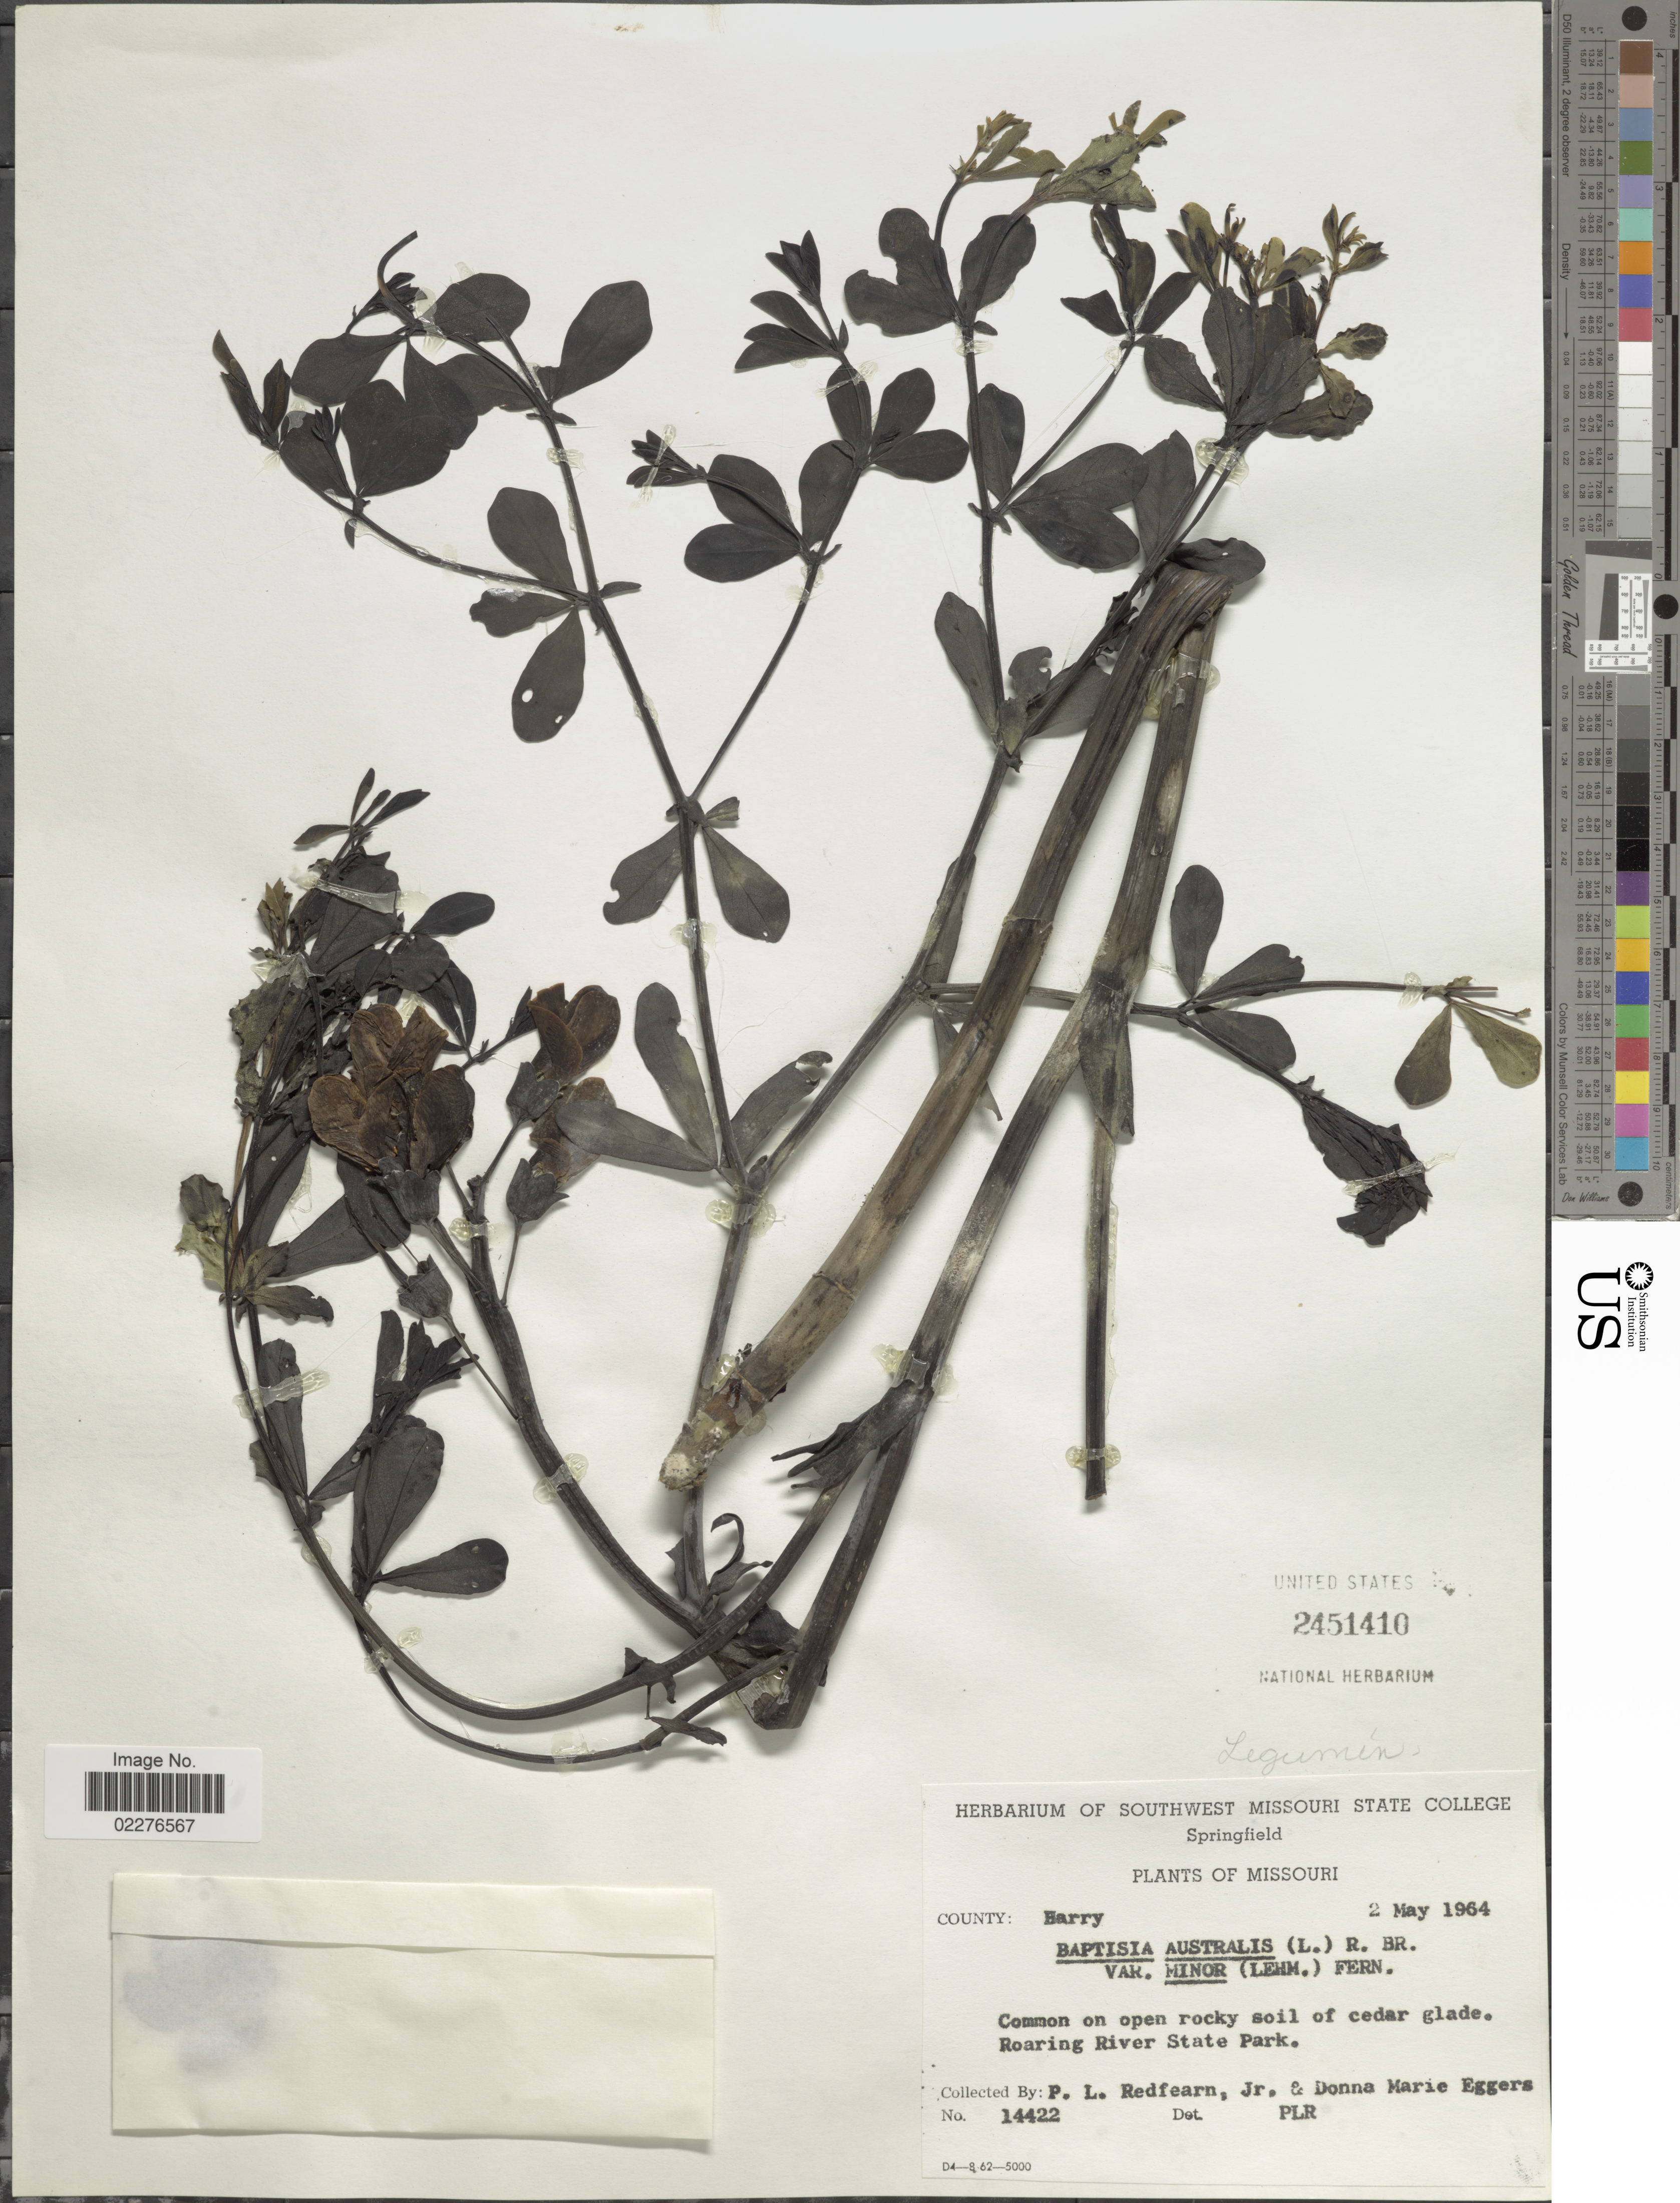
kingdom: Plantae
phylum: Tracheophyta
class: Magnoliopsida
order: Fabales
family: Fabaceae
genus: Baptisia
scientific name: Baptisia australis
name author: (L.) R. Br.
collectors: P. L. Redfearn Jr. & D. M. Eggers Ware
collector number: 14422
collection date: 1964-05-02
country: United States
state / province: Missouri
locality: Harry, Common on open rocky soil of cedar glade. Roaring River State Park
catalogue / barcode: US 2451410